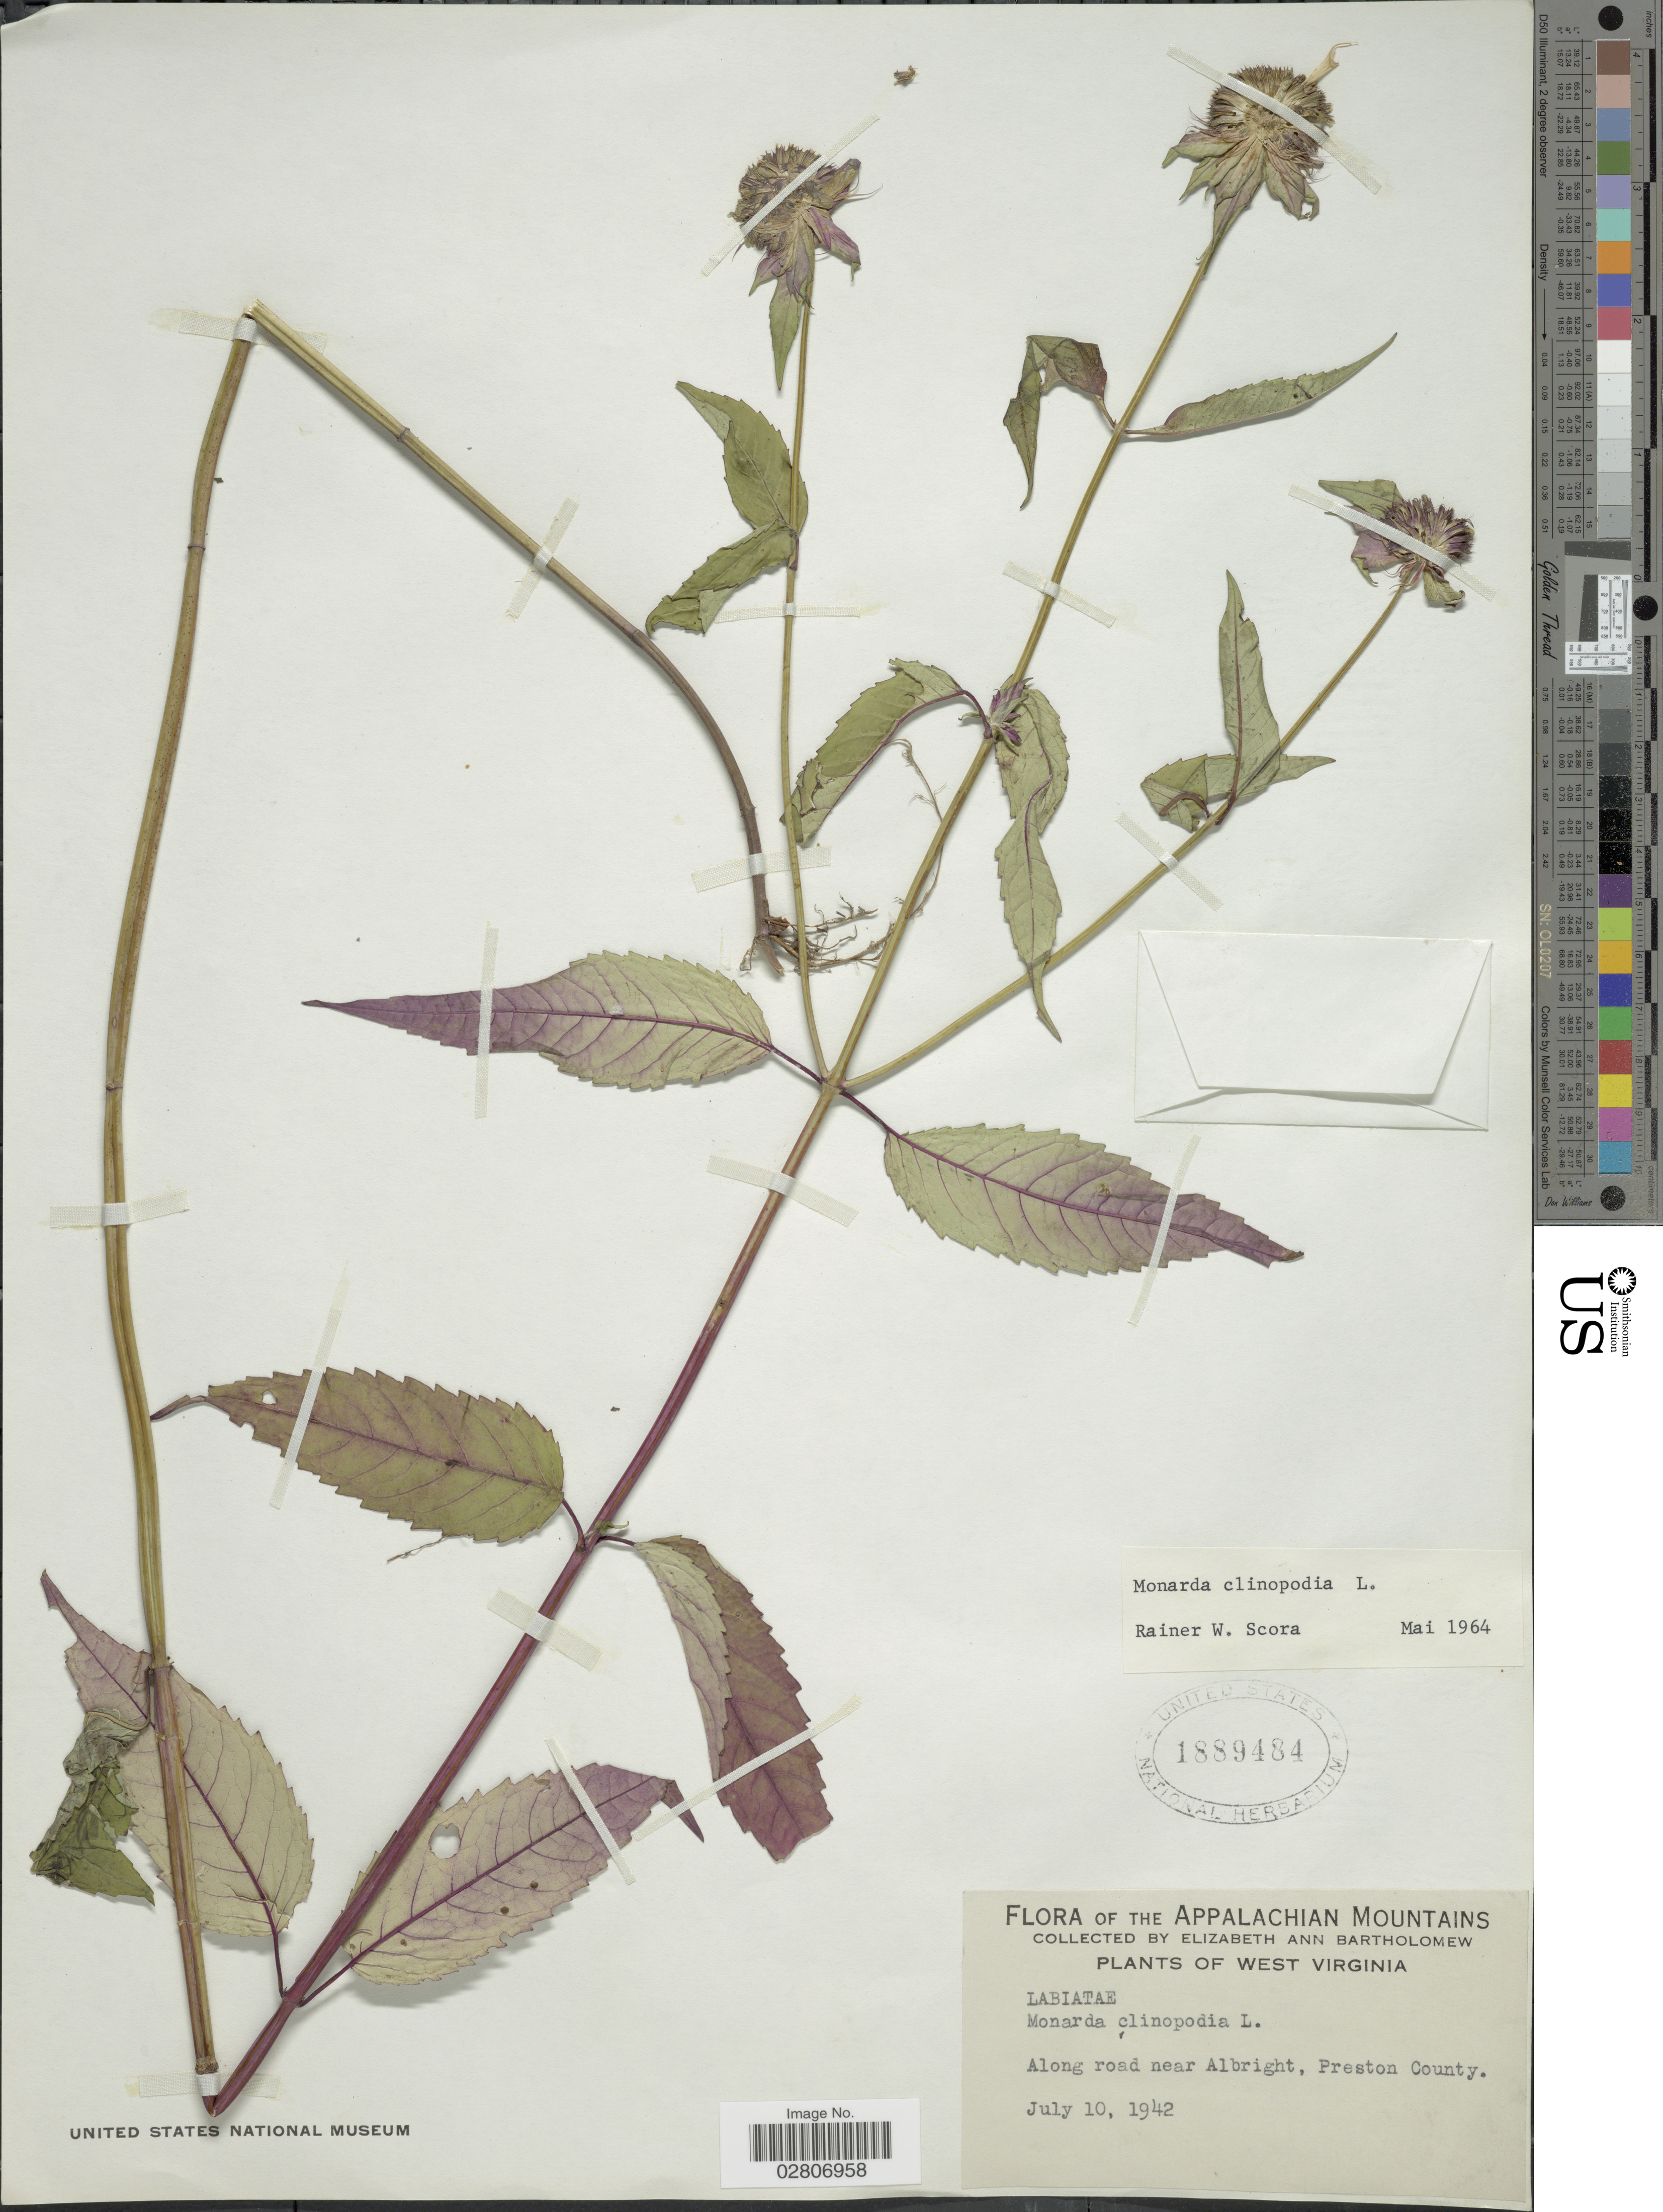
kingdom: Plantae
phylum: Tracheophyta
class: Magnoliopsida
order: Lamiales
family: Lamiaceae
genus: Monarda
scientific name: Monarda clinopodia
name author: L.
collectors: E. Bartholomew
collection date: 1942-07-10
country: United States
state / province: West Virginia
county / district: Preston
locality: Appalachian Mountains. Along road near Albright, Preston County.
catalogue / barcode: US 1889484